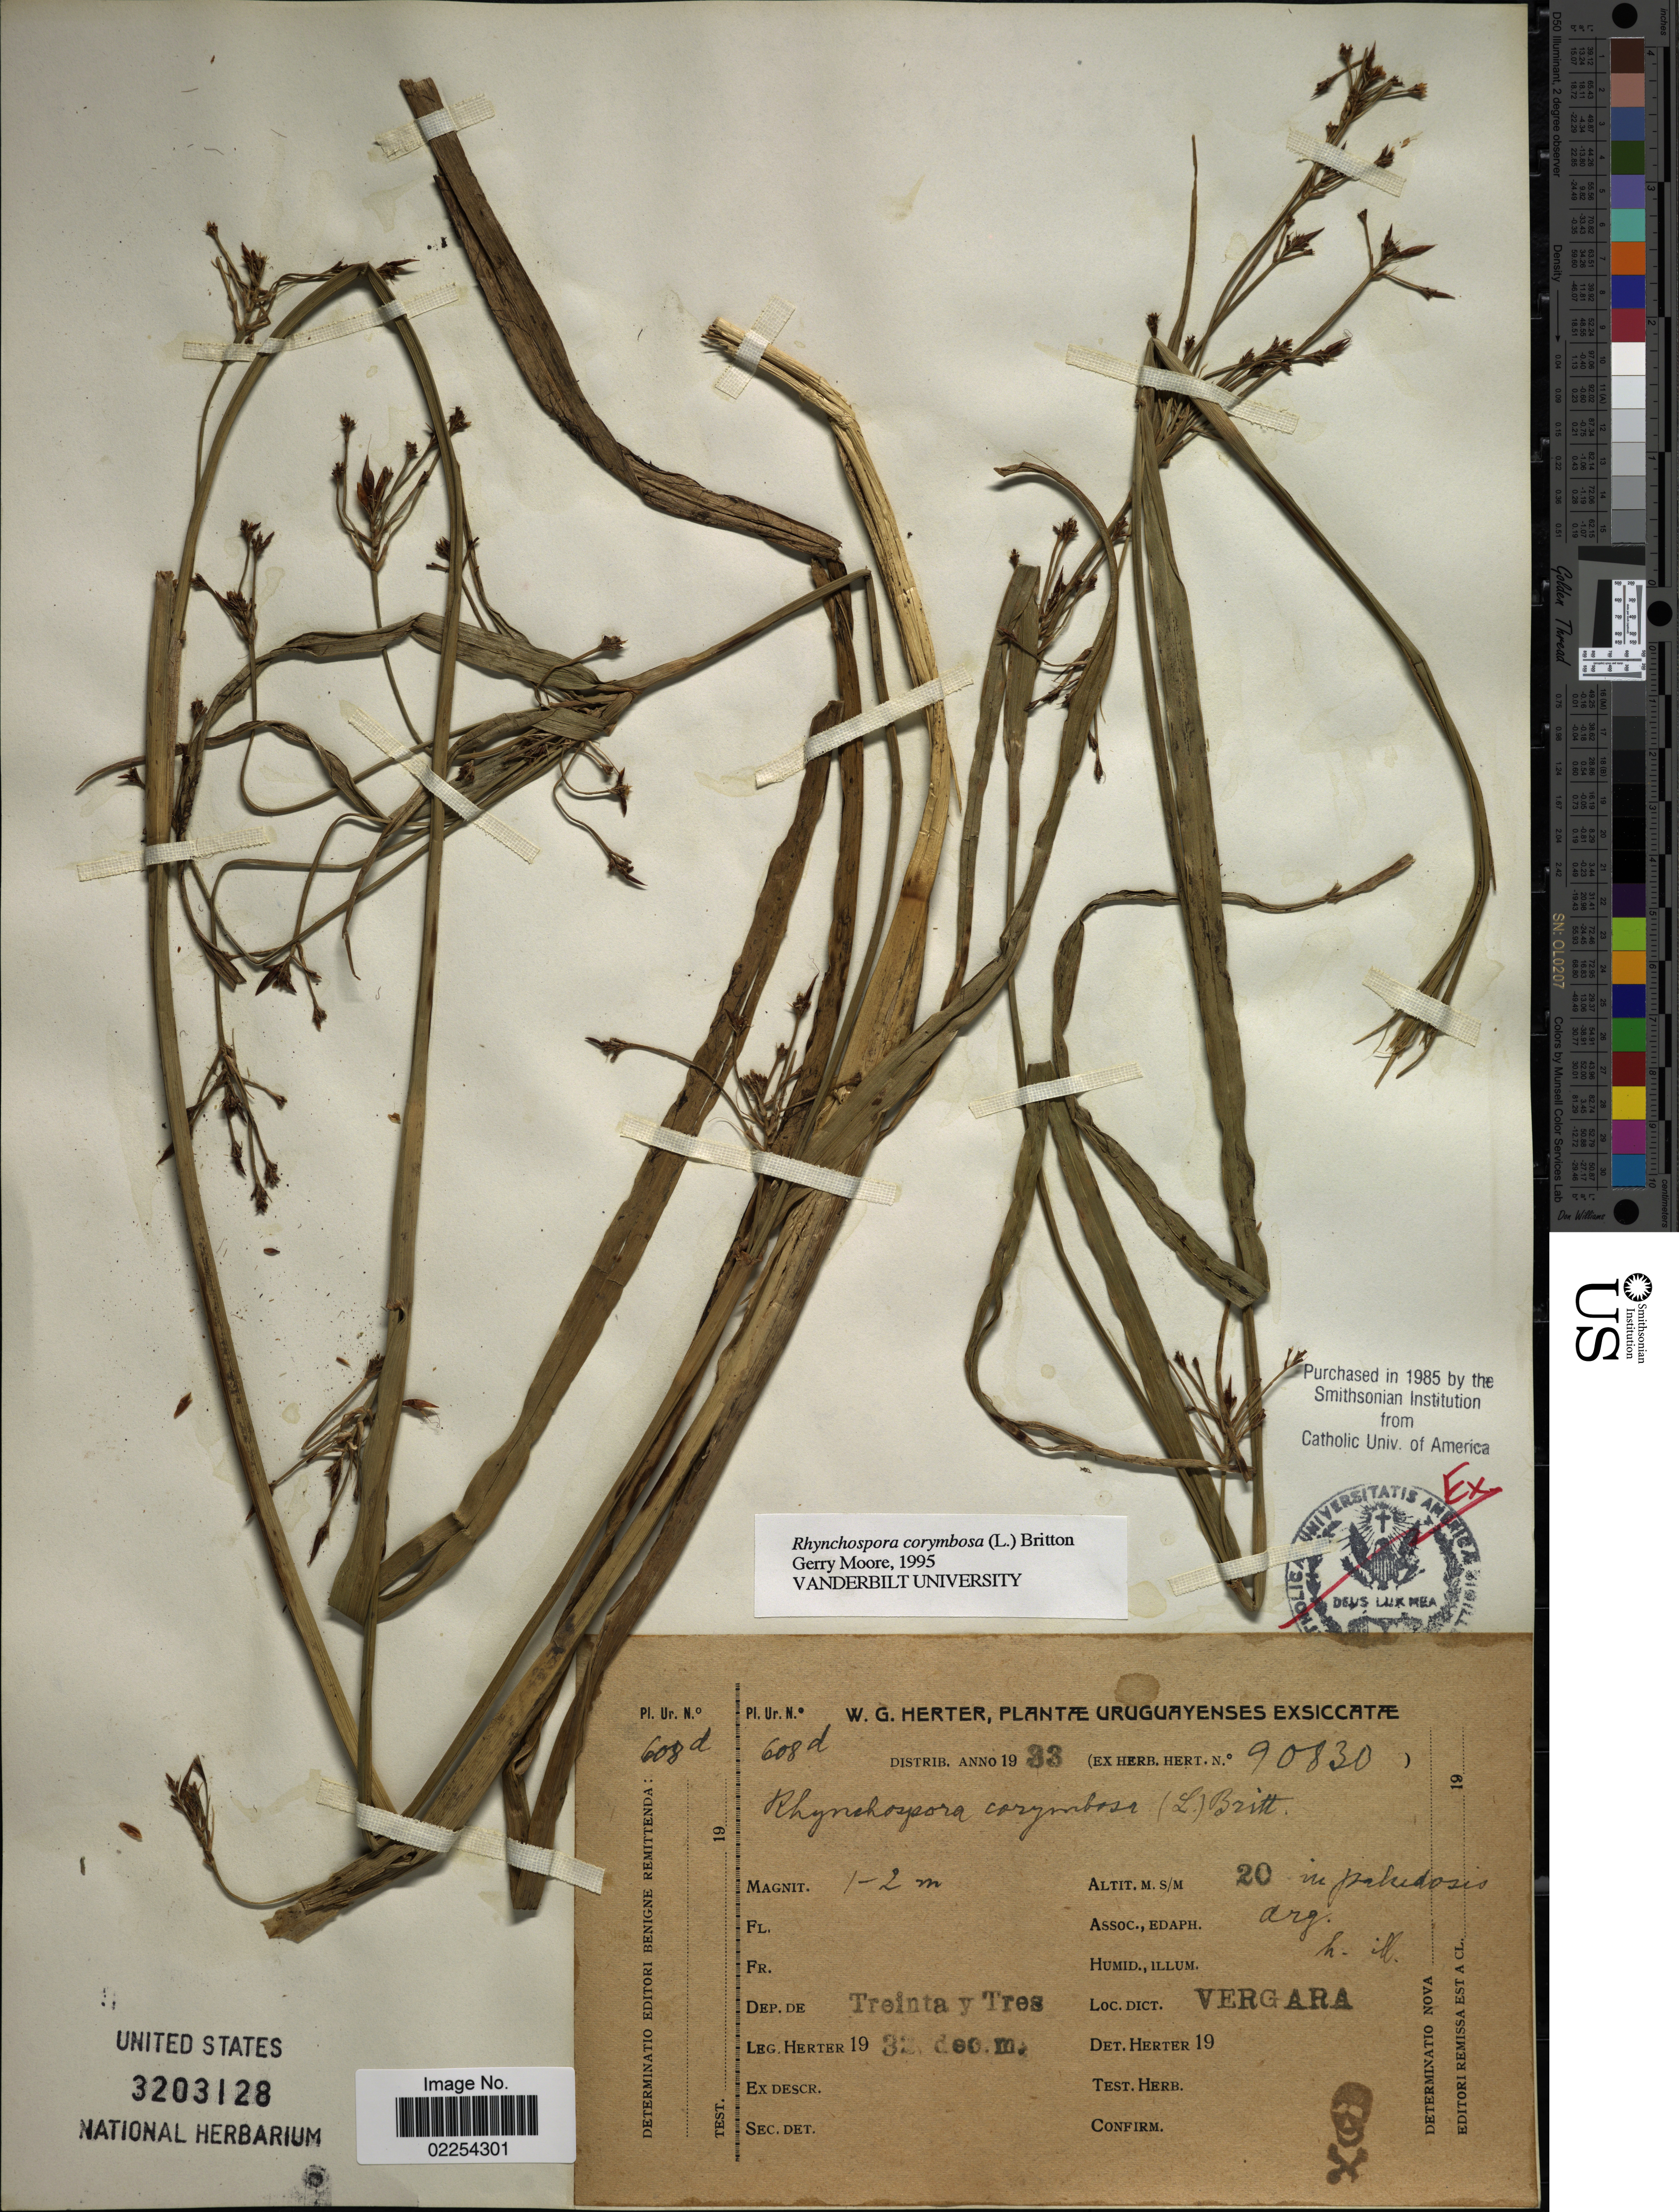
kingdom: Plantae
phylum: Tracheophyta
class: Liliopsida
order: Poales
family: Cyperaceae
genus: Rhynchospora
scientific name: Rhynchospora corymbosa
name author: (L.) Britton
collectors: W. G. Herter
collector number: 608 d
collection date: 1932-12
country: Uruguay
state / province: Treinta y Tres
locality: Dep. de Treinta y Tres, Vergara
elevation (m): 20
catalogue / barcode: US 3203128